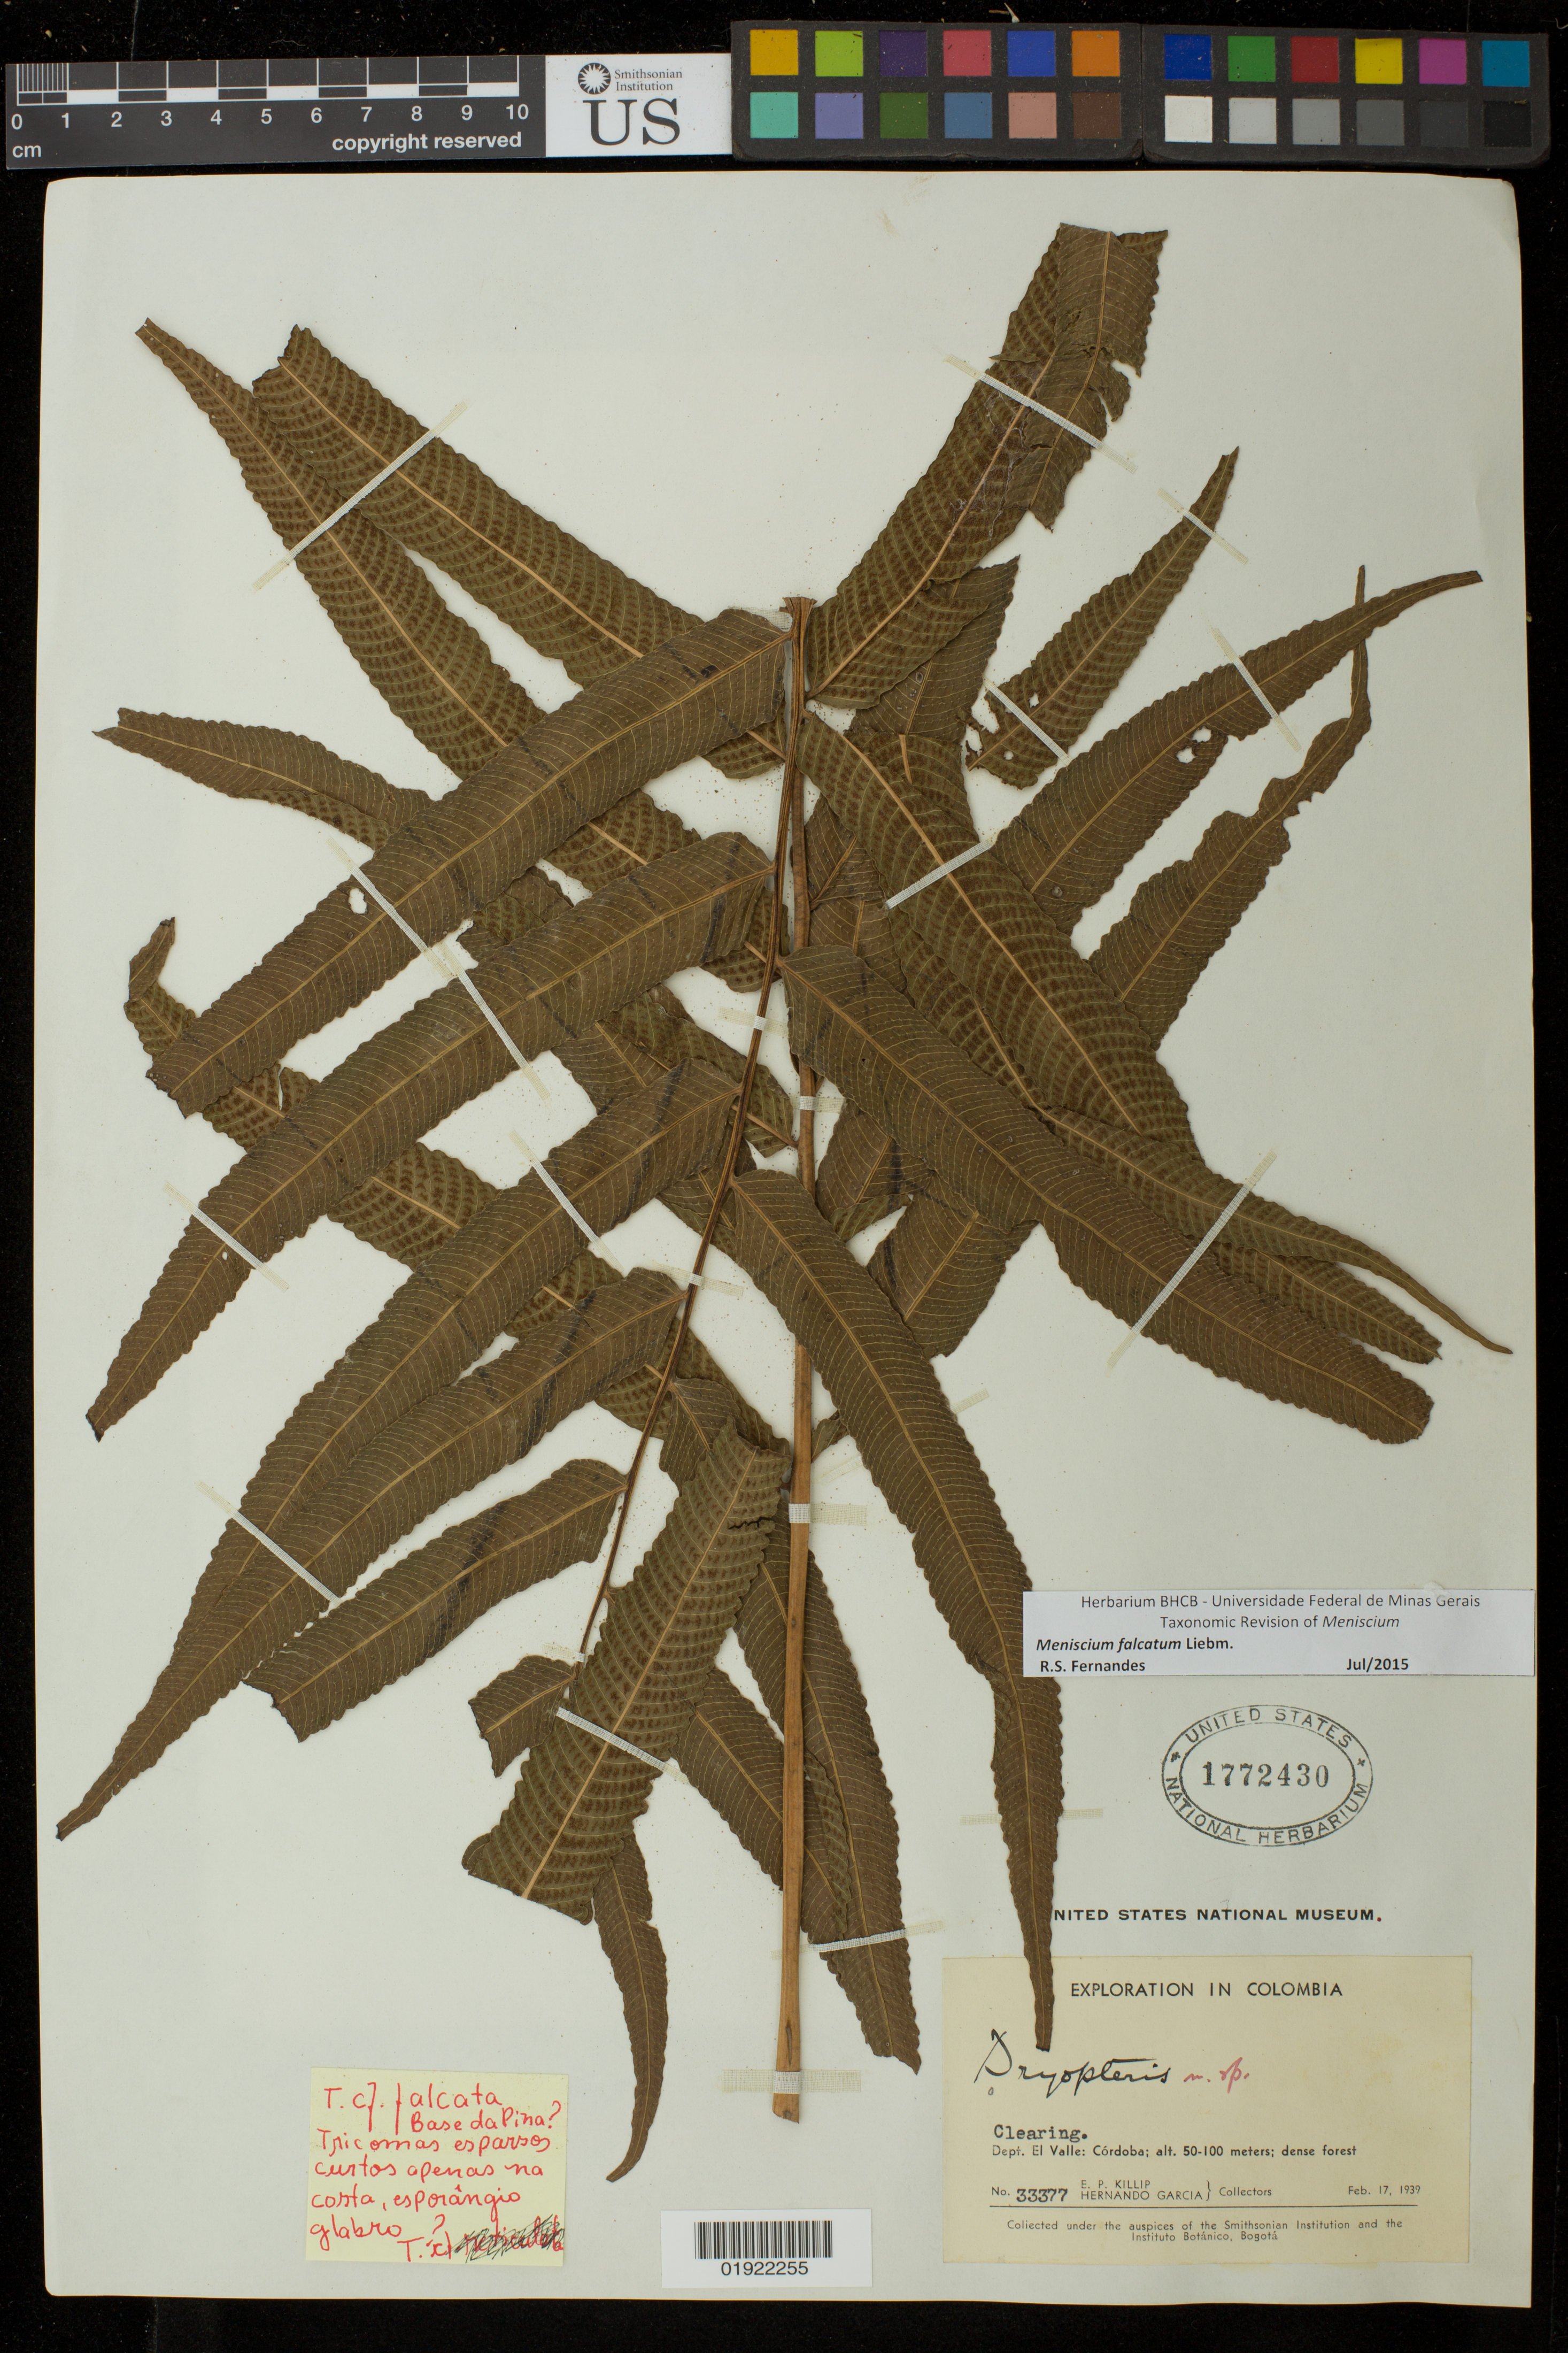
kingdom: Plantae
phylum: Tracheophyta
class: Polypodiopsida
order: Polypodiales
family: Thelypteridaceae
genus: Meniscium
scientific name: Meniscium falcatum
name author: Liebm.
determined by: Fernandes, R. S.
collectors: E. P. Killip & H. Garcia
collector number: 33377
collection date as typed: Feb. 17, 1939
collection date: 1939-02-17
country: Colombia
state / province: Valle del Cauca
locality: Cordoba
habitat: clearing. dense forest.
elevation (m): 50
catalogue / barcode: US 1772430